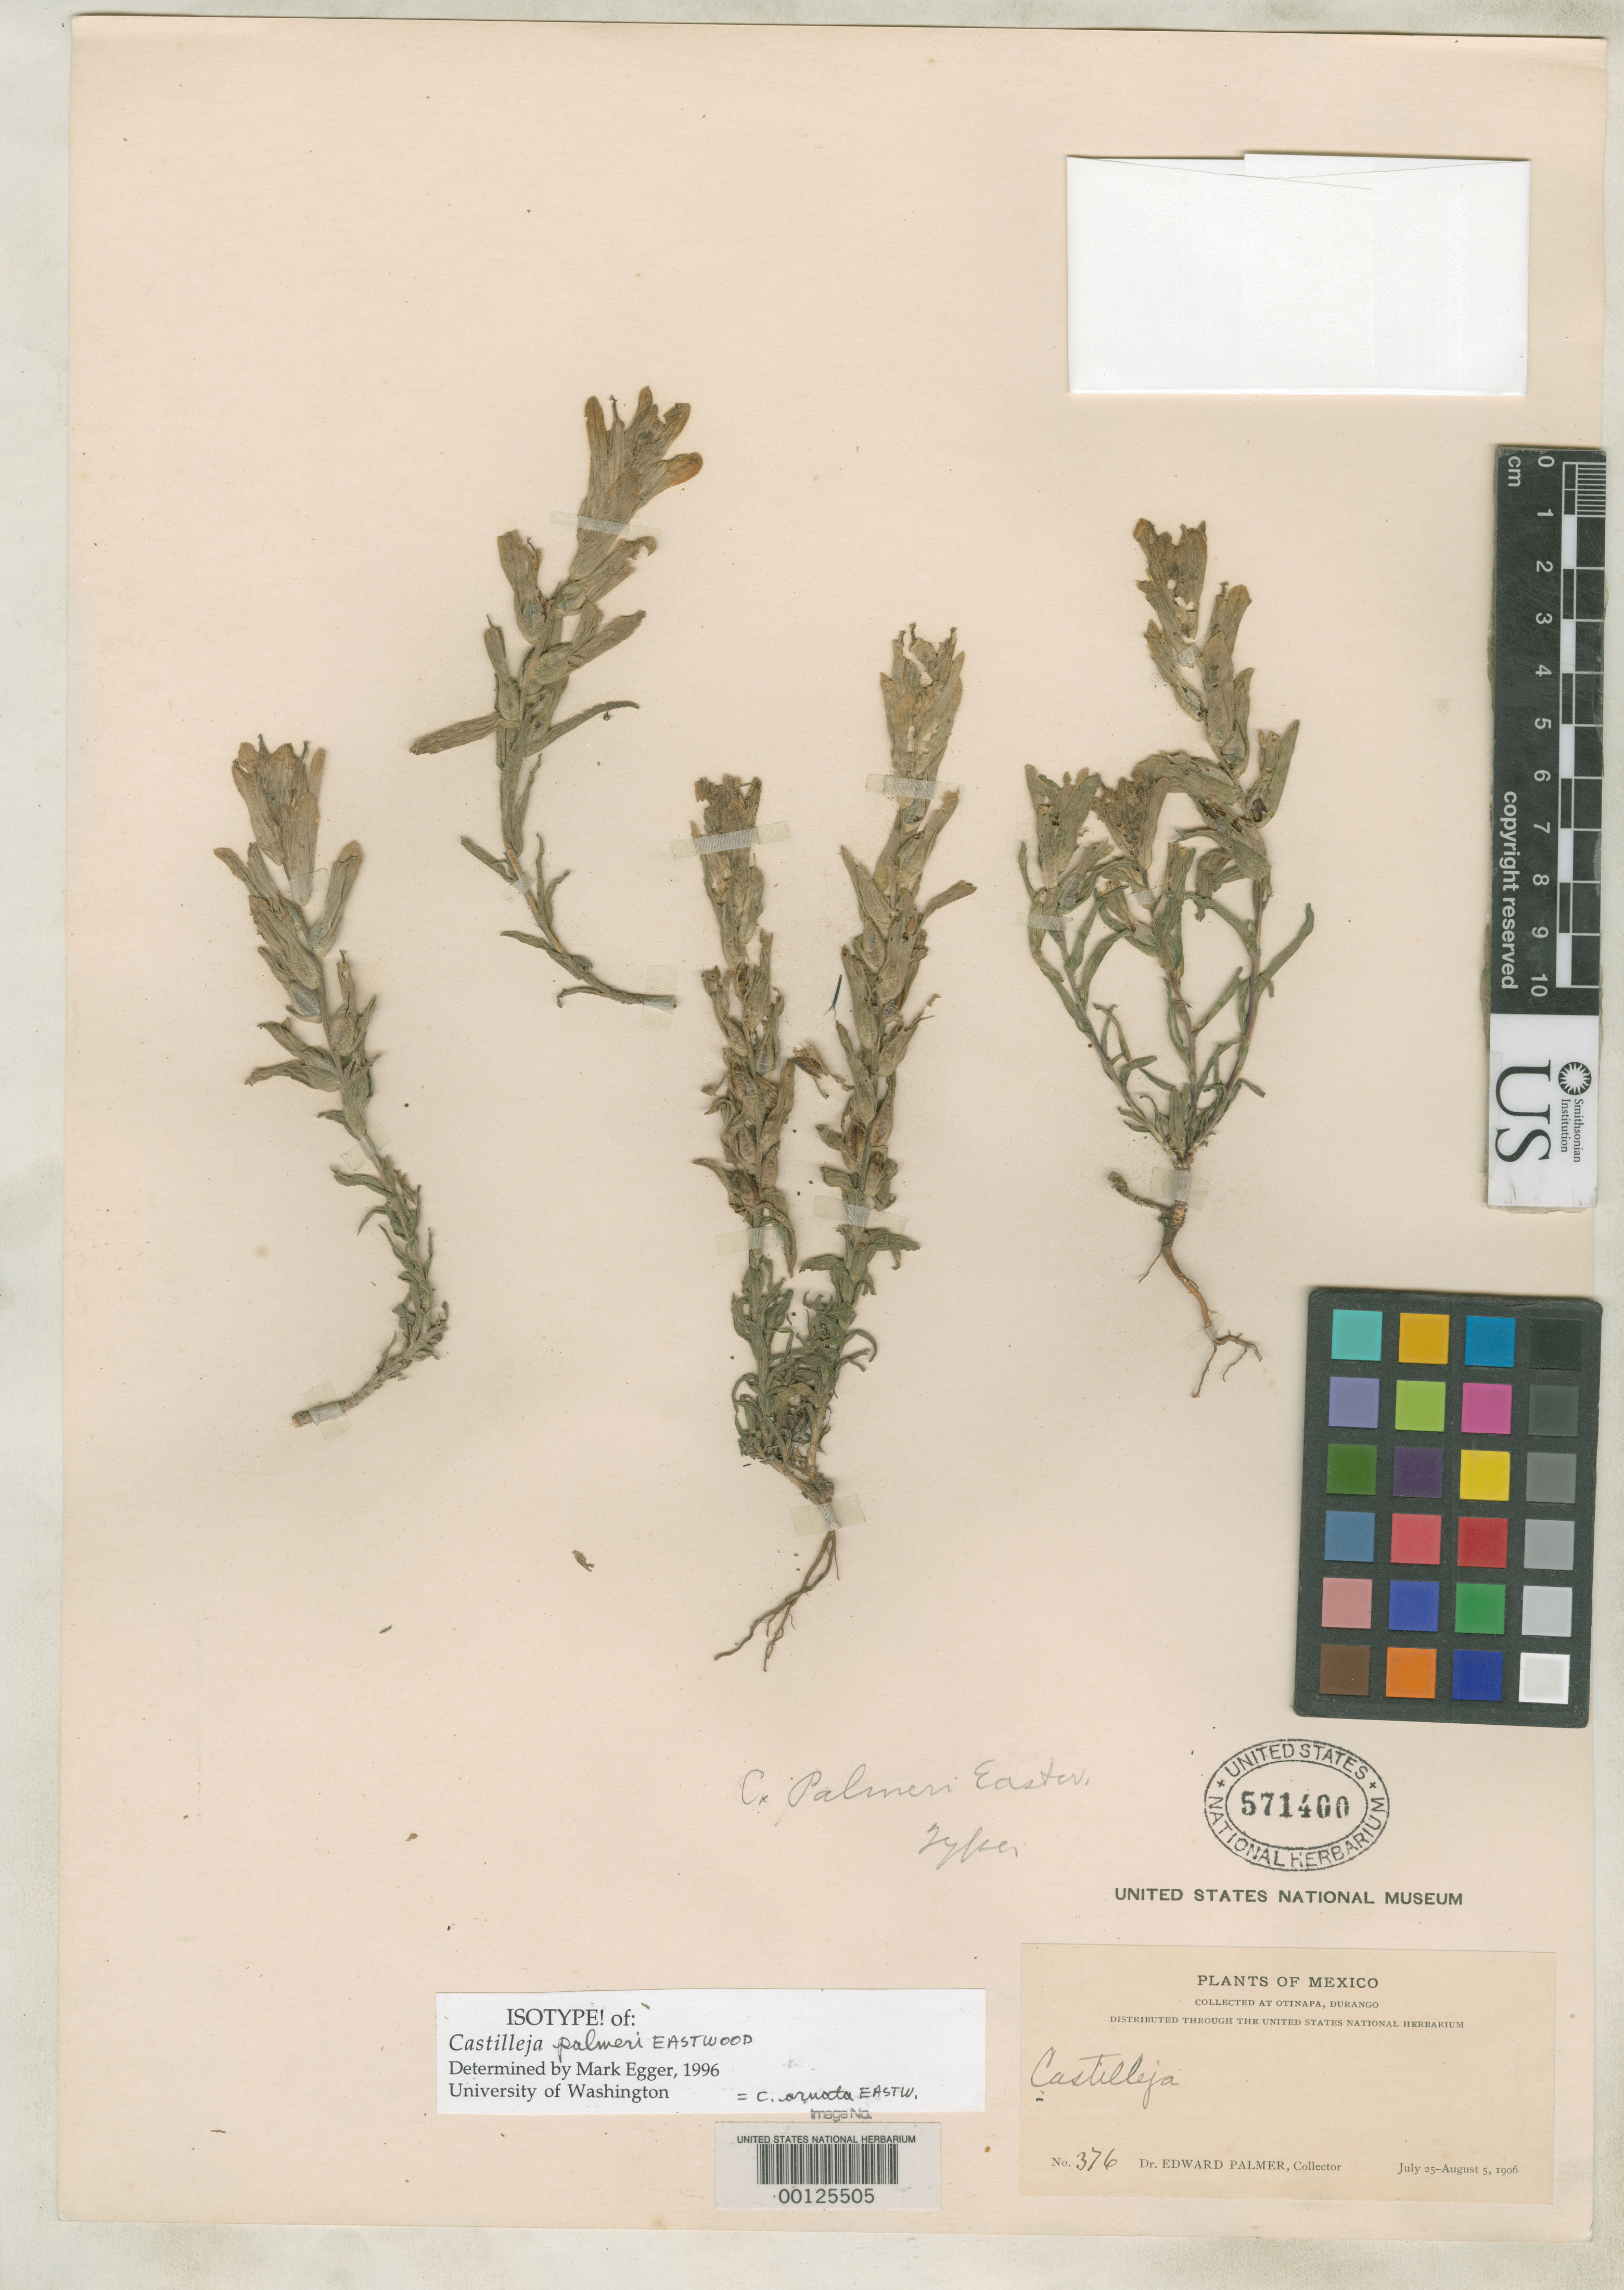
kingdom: Plantae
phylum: Tracheophyta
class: Magnoliopsida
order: Lamiales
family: Orobanchaceae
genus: Castilleja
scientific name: Castilleja palmeri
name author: Eastw.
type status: Isotype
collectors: E. Palmer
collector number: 376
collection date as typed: Jul 1906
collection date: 1906-07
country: Mexico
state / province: Durango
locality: Otinapa.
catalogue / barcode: US 571400